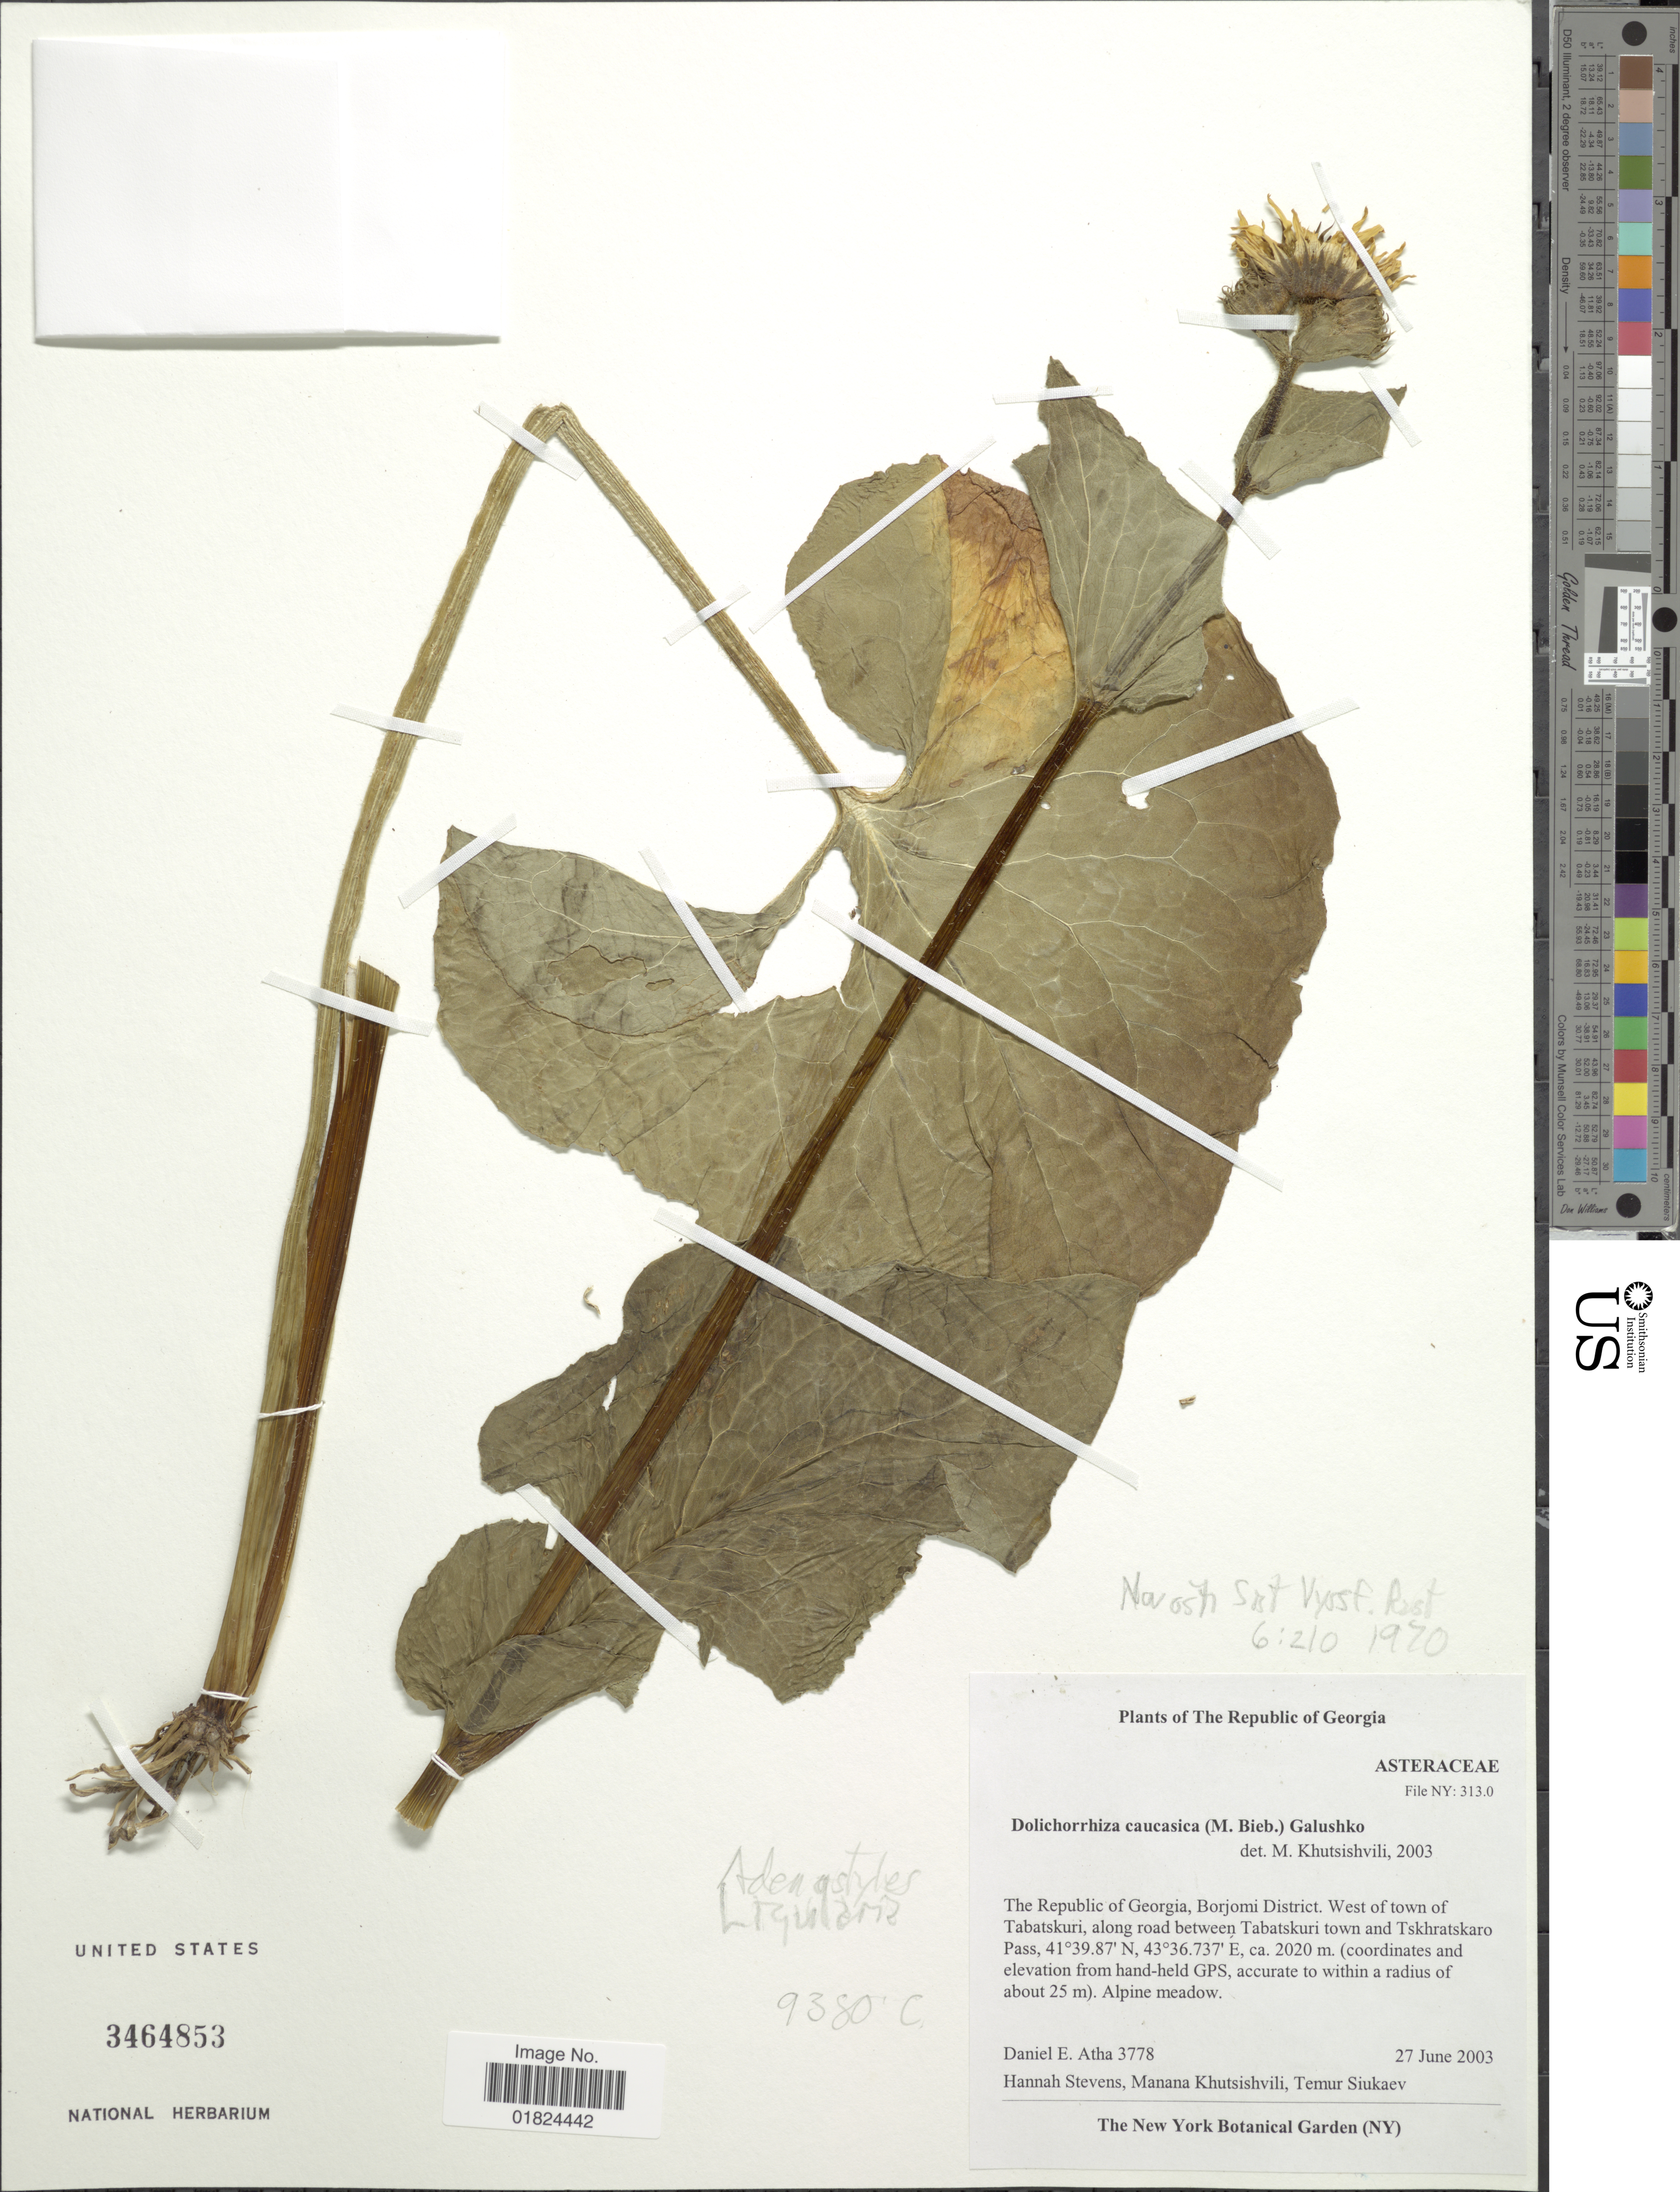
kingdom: Plantae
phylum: Tracheophyta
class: Magnoliopsida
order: Asterales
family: Asteraceae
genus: Dolichorrhiza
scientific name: Dolichorrhiza caucasica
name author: (M. Bieb.) Galushko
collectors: D. Atha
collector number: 3778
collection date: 2003-06-27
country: Georgia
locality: The Republic of Georgia, Borjomi District, West of town of Tabatskuri, along road between Tabatskuri town and Tskhratskaro Pass.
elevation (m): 2020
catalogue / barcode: US 3464853